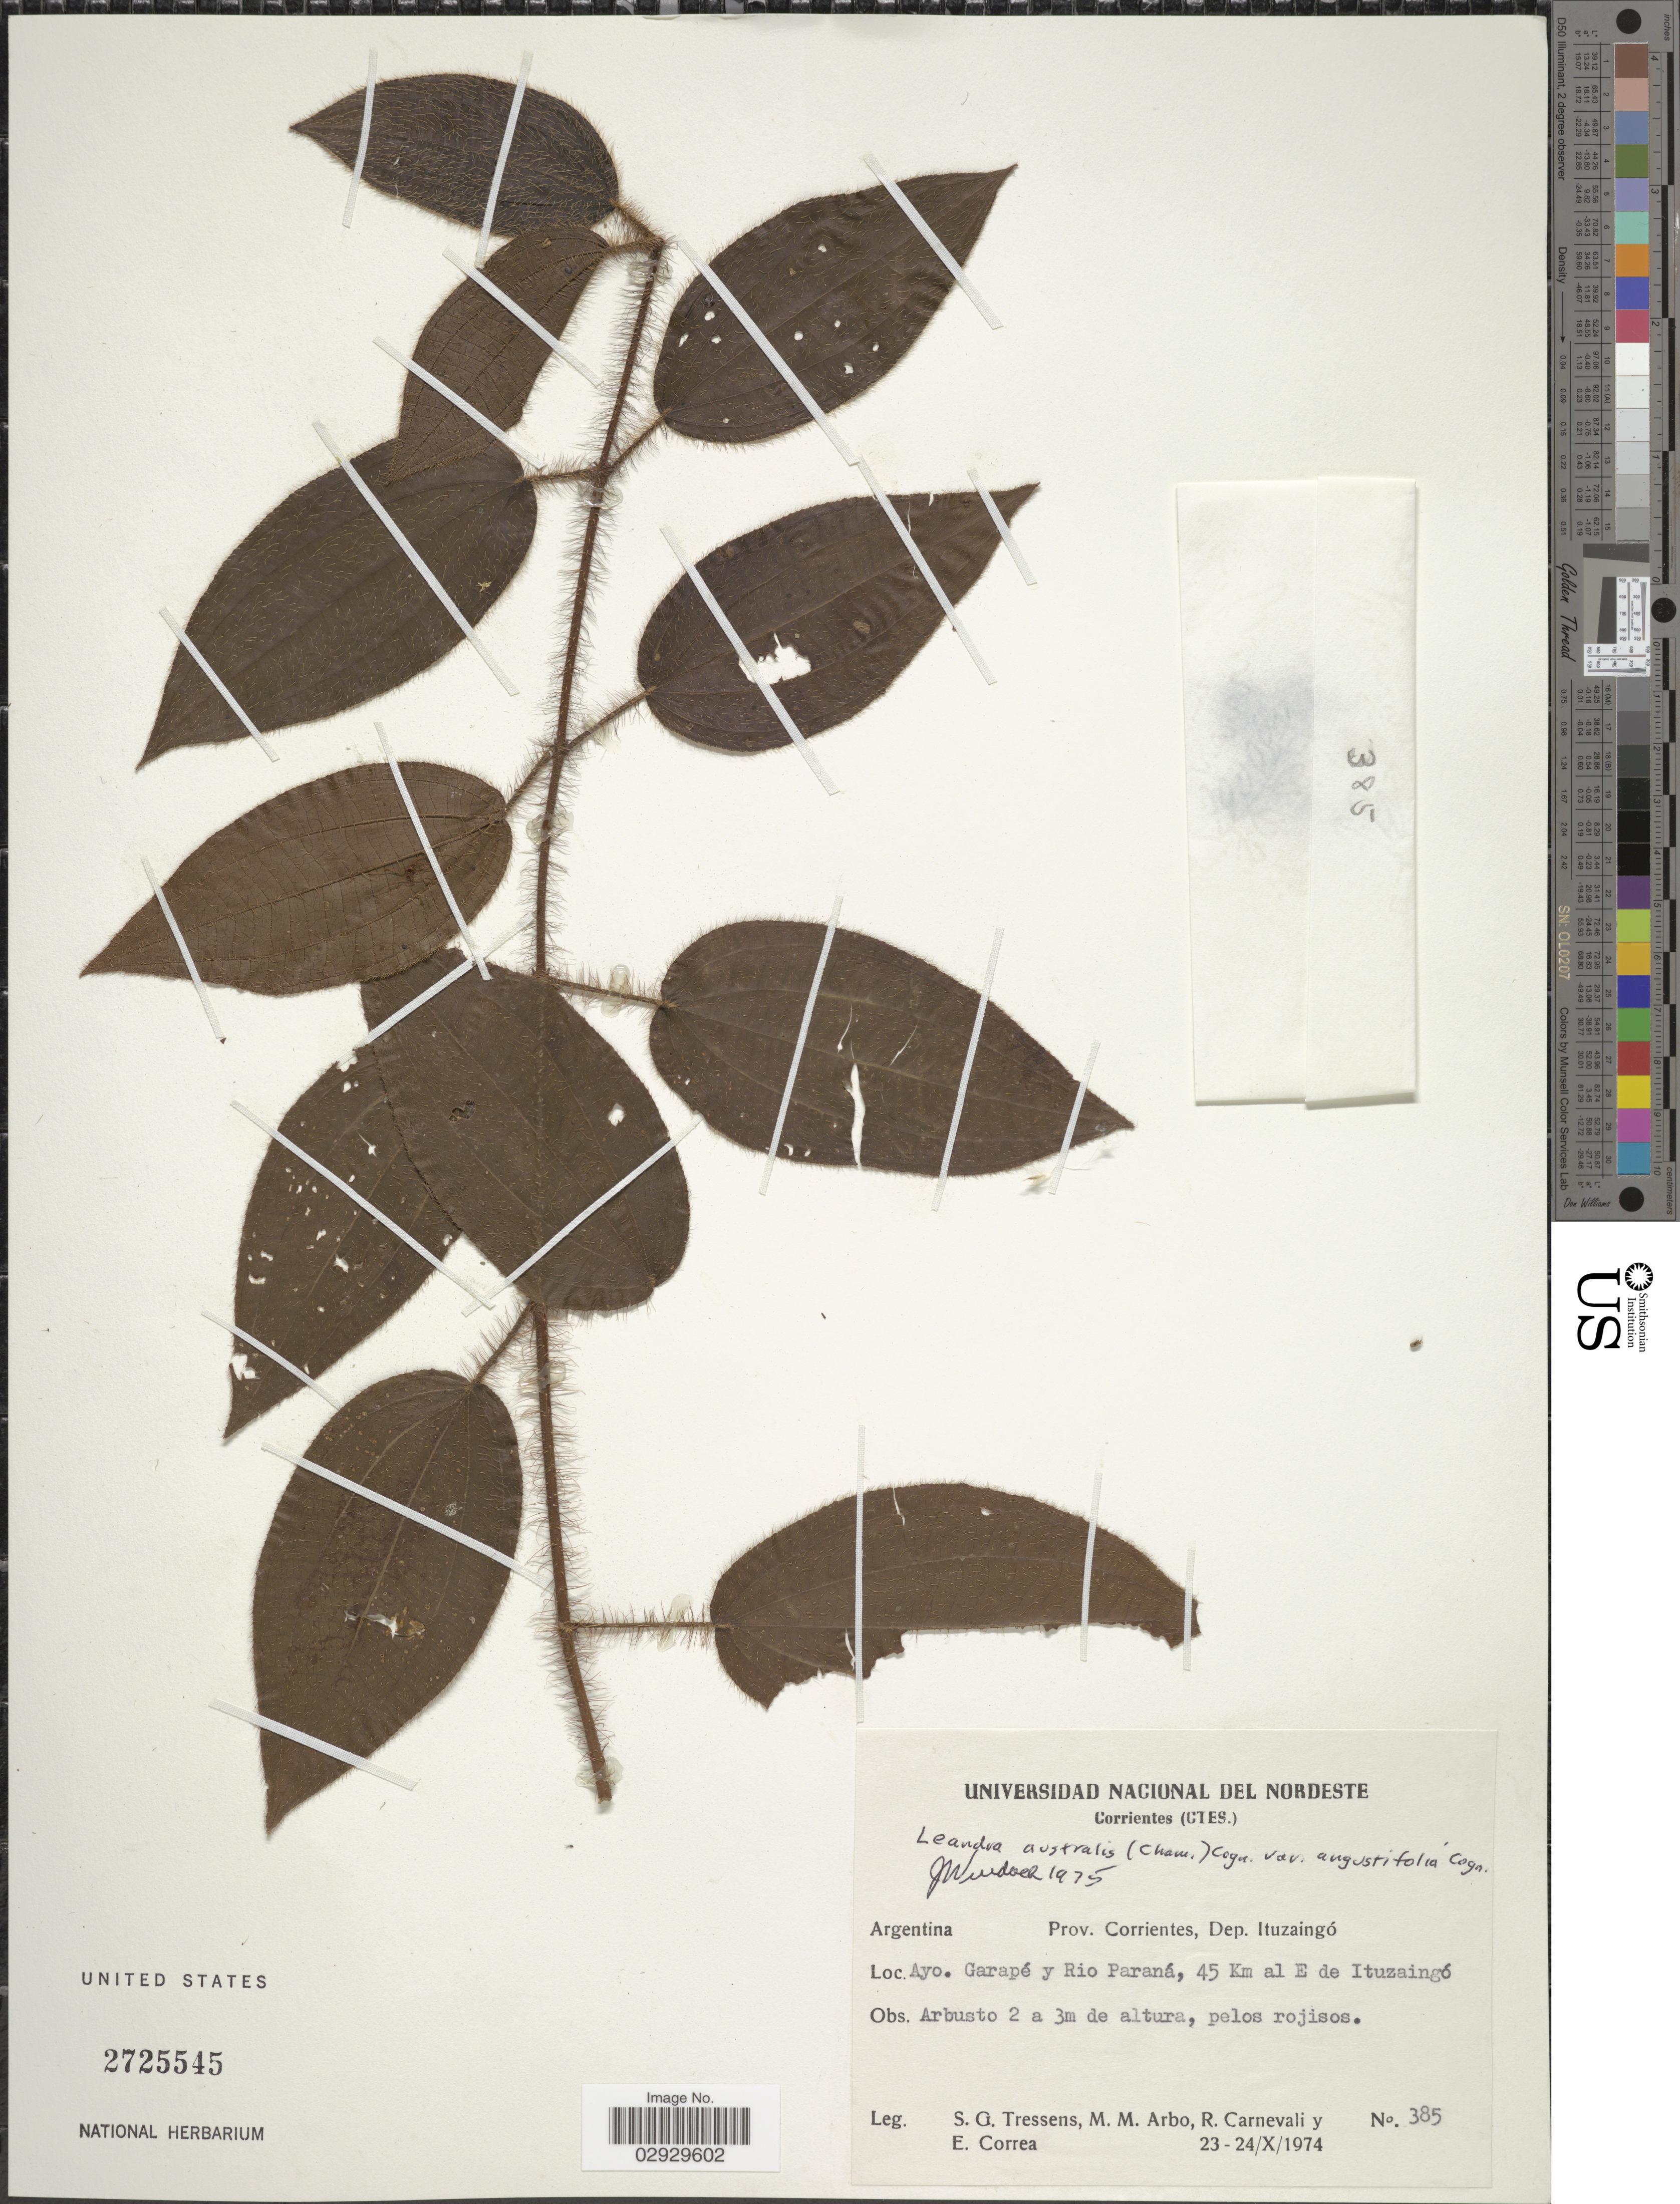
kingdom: Plantae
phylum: Tracheophyta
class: Magnoliopsida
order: Myrtales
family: Melastomataceae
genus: Leandra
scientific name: Leandra australis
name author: (Cham.) Cogn.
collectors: S. Tressens, M. M. Arbo, R. Carnevali & E. Correa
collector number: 385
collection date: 1974-10-23/1974-10-24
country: Argentina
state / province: Corrientes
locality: Dep. Ituzaingó. Ayo. Garapé y Rio Paraná, 45 Km al E de Ituzaingó.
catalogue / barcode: US 2725545